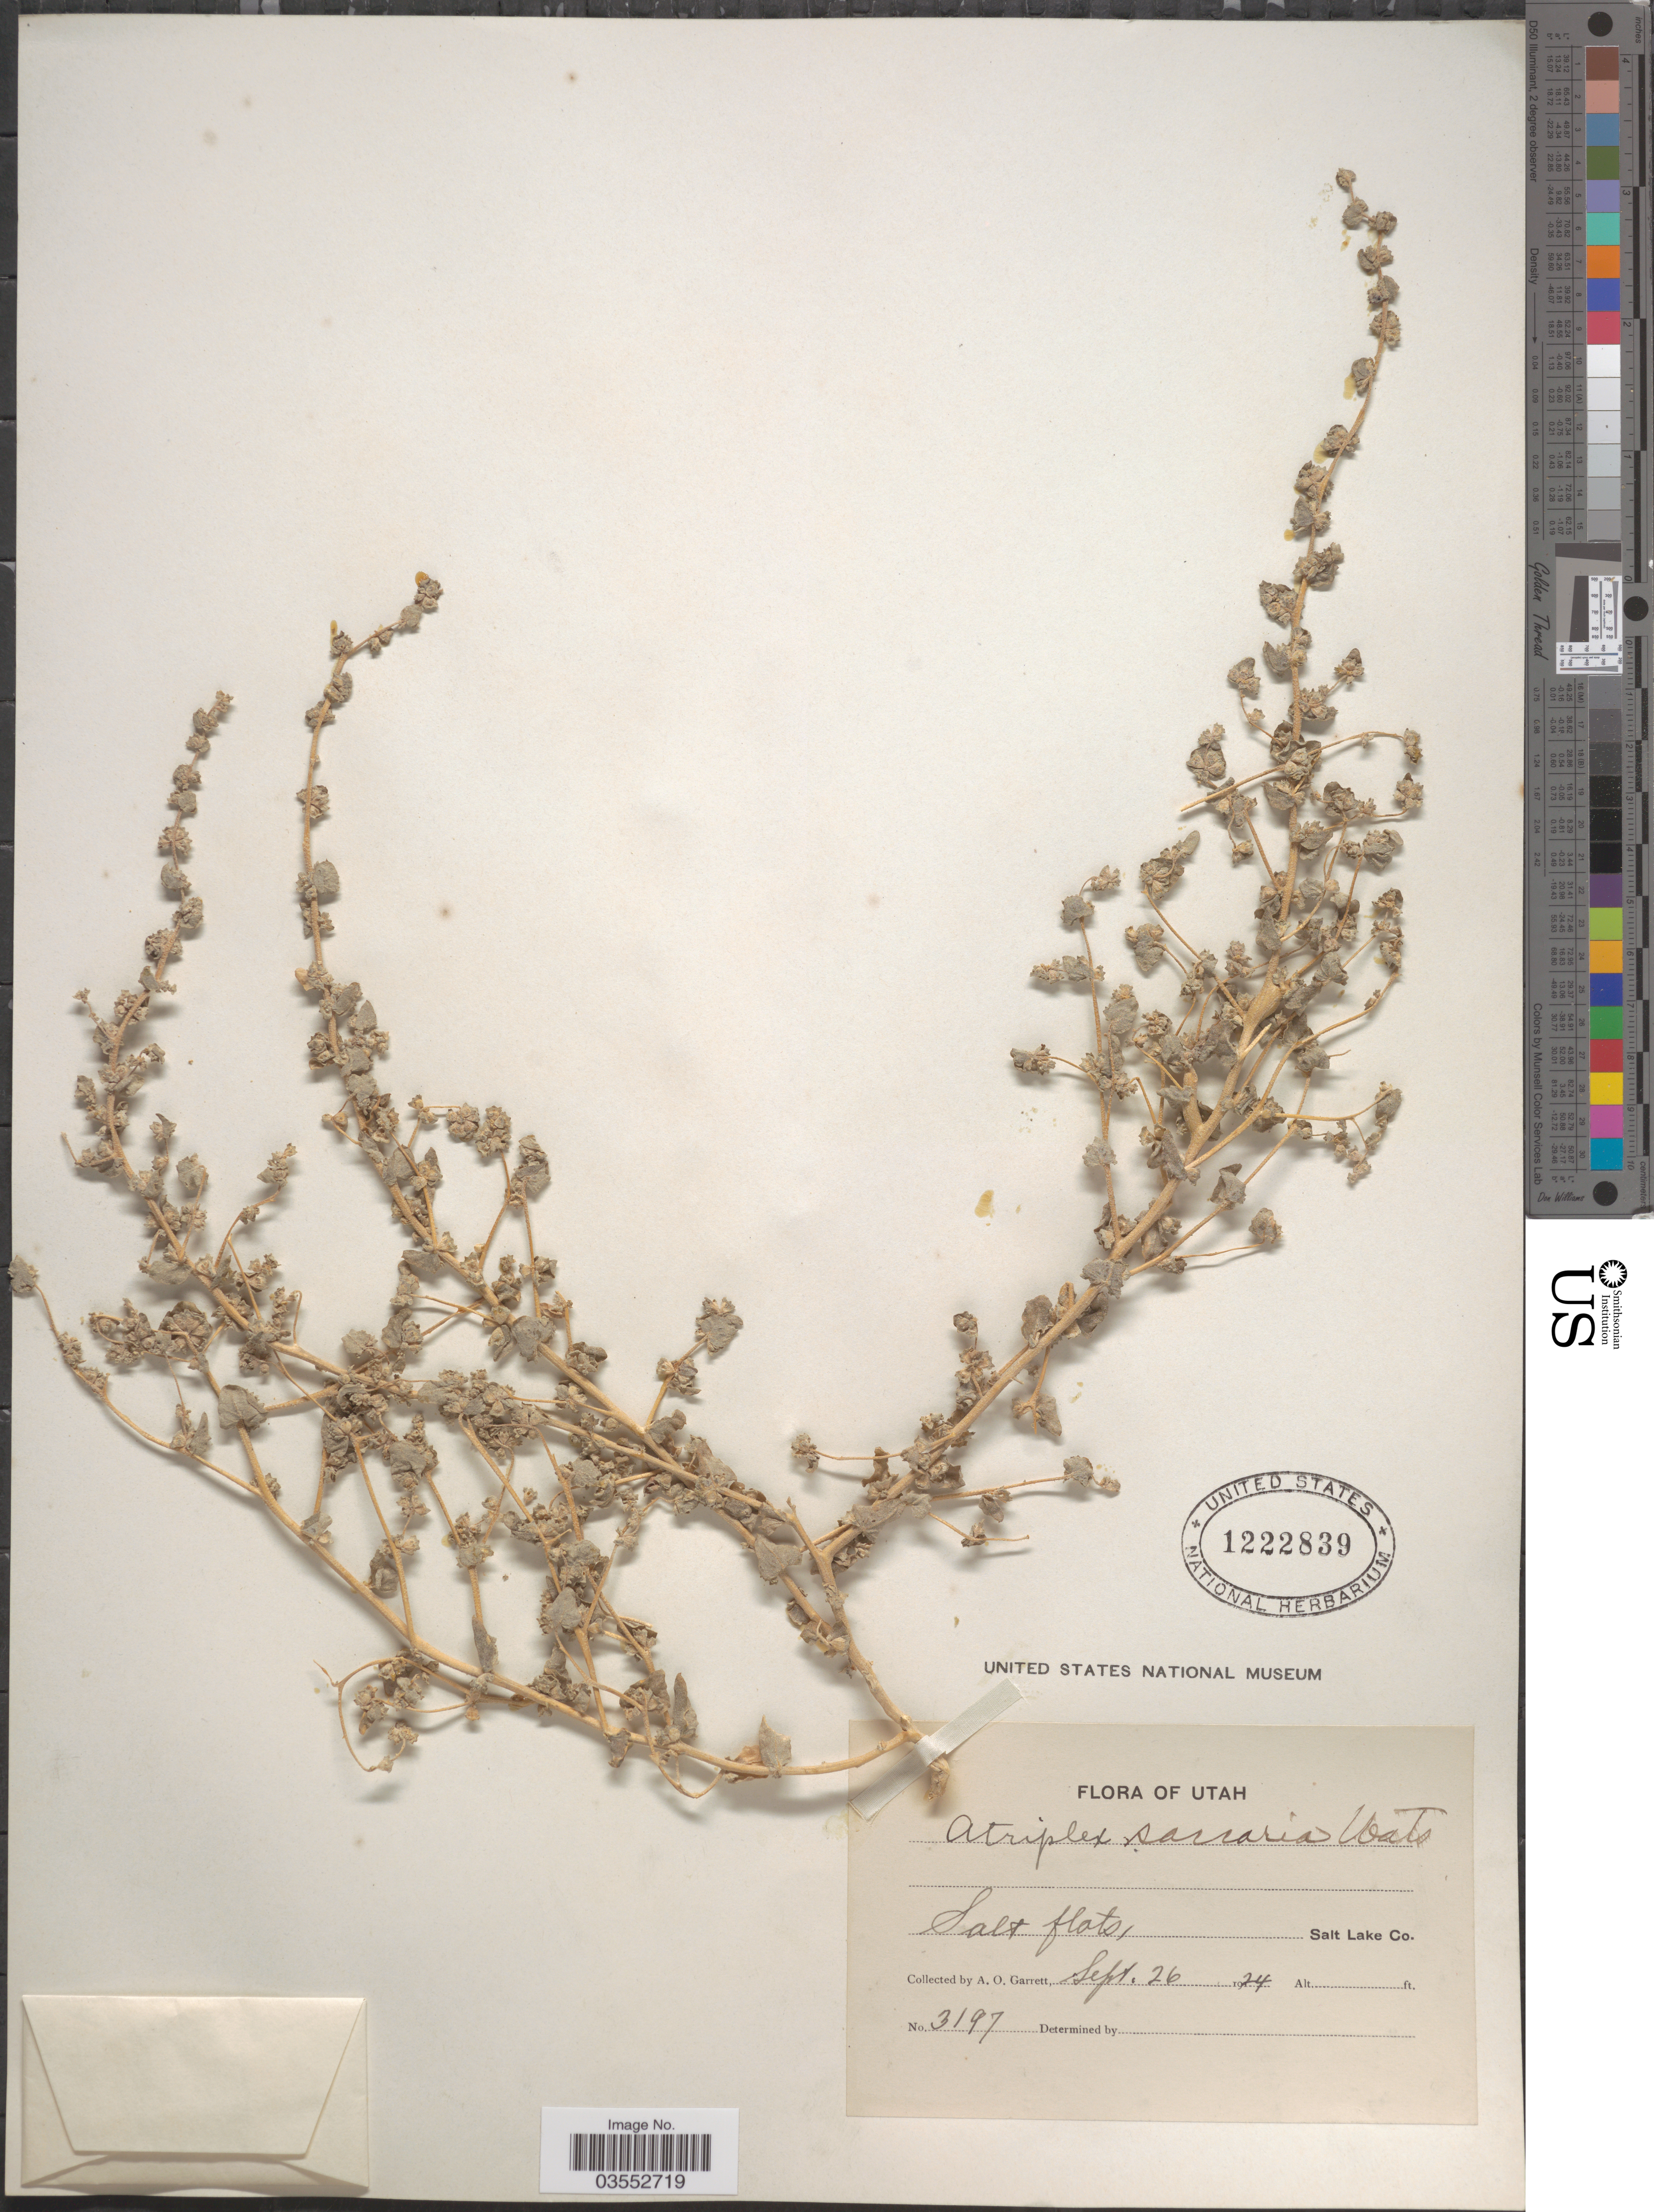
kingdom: Plantae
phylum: Tracheophyta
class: Magnoliopsida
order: Caryophyllales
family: Amaranthaceae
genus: Atriplex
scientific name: Atriplex saccaria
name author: S. Watson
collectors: A. O. Garrett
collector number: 3197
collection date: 1924-09-26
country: United States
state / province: Utah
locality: Salt flats, Salt Lake Co.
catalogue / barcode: US 1222839